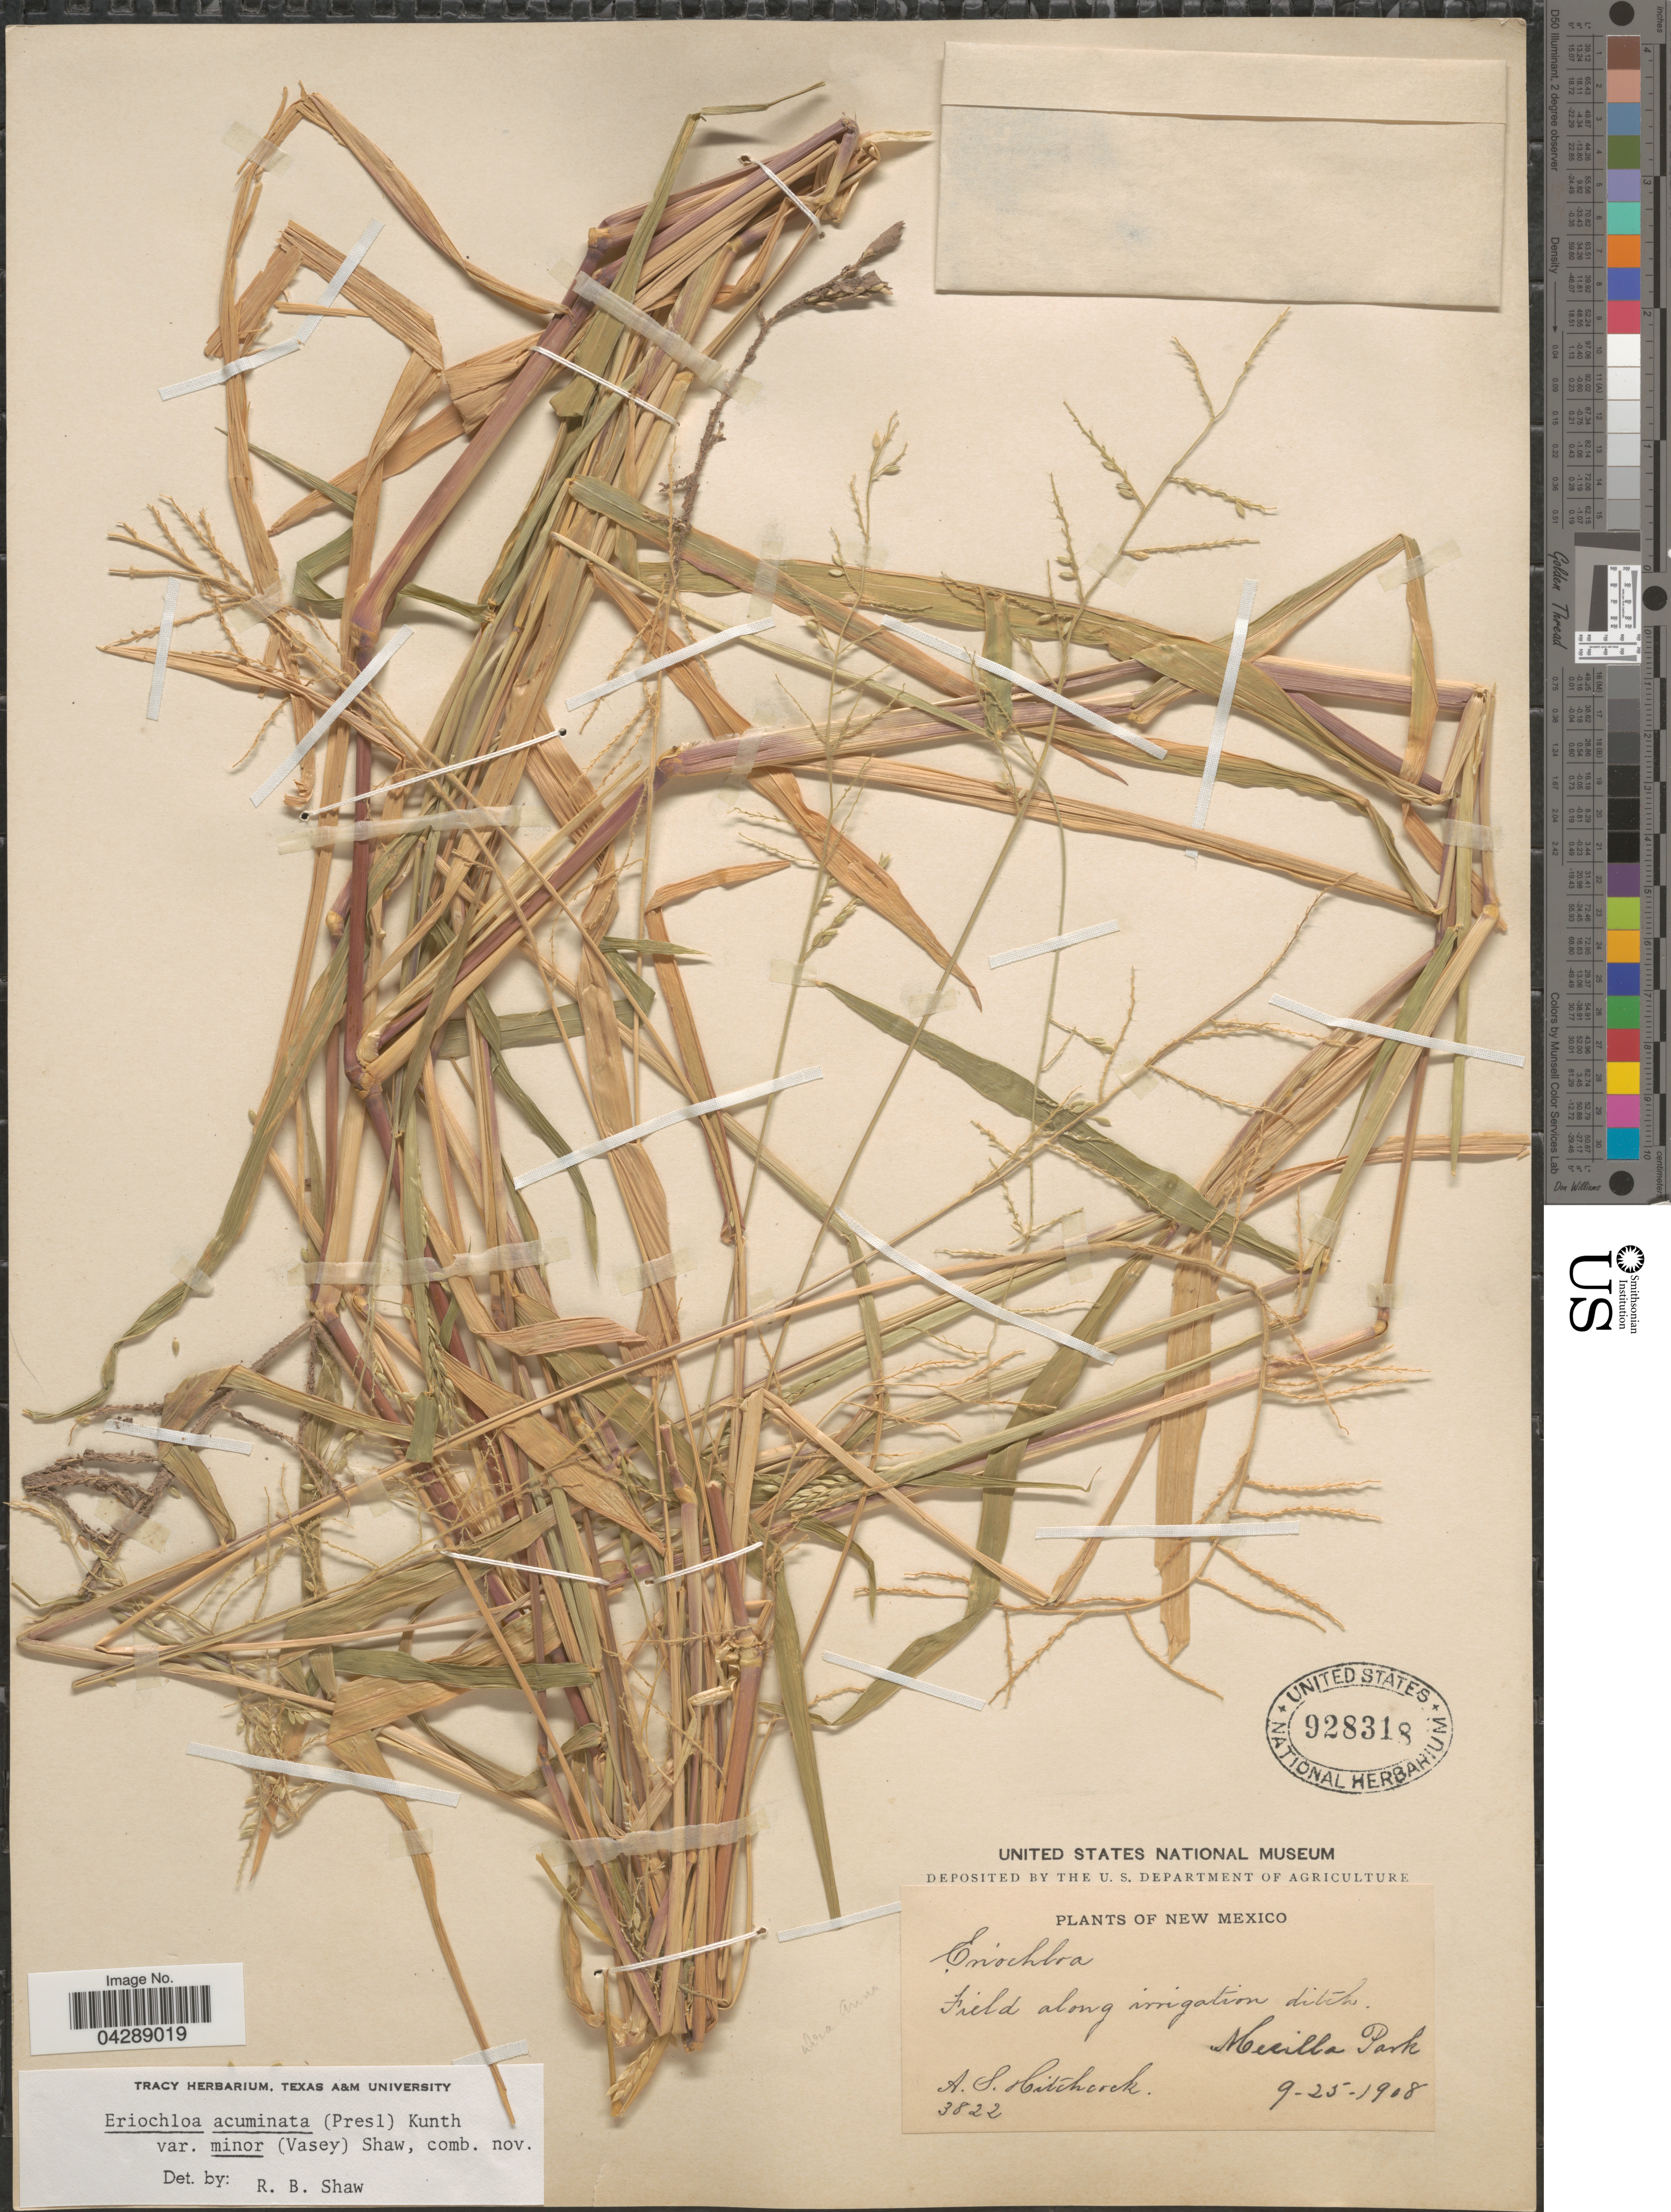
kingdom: Plantae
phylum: Tracheophyta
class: Liliopsida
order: Poales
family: Poaceae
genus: Eriochloa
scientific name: Eriochloa acuminata var. minor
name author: (Vasey) R.B. Shaw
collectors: A. S. Hitchcock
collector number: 382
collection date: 1908-09-25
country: United States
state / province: New Mexico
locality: Mesilla Park.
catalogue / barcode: US 928318